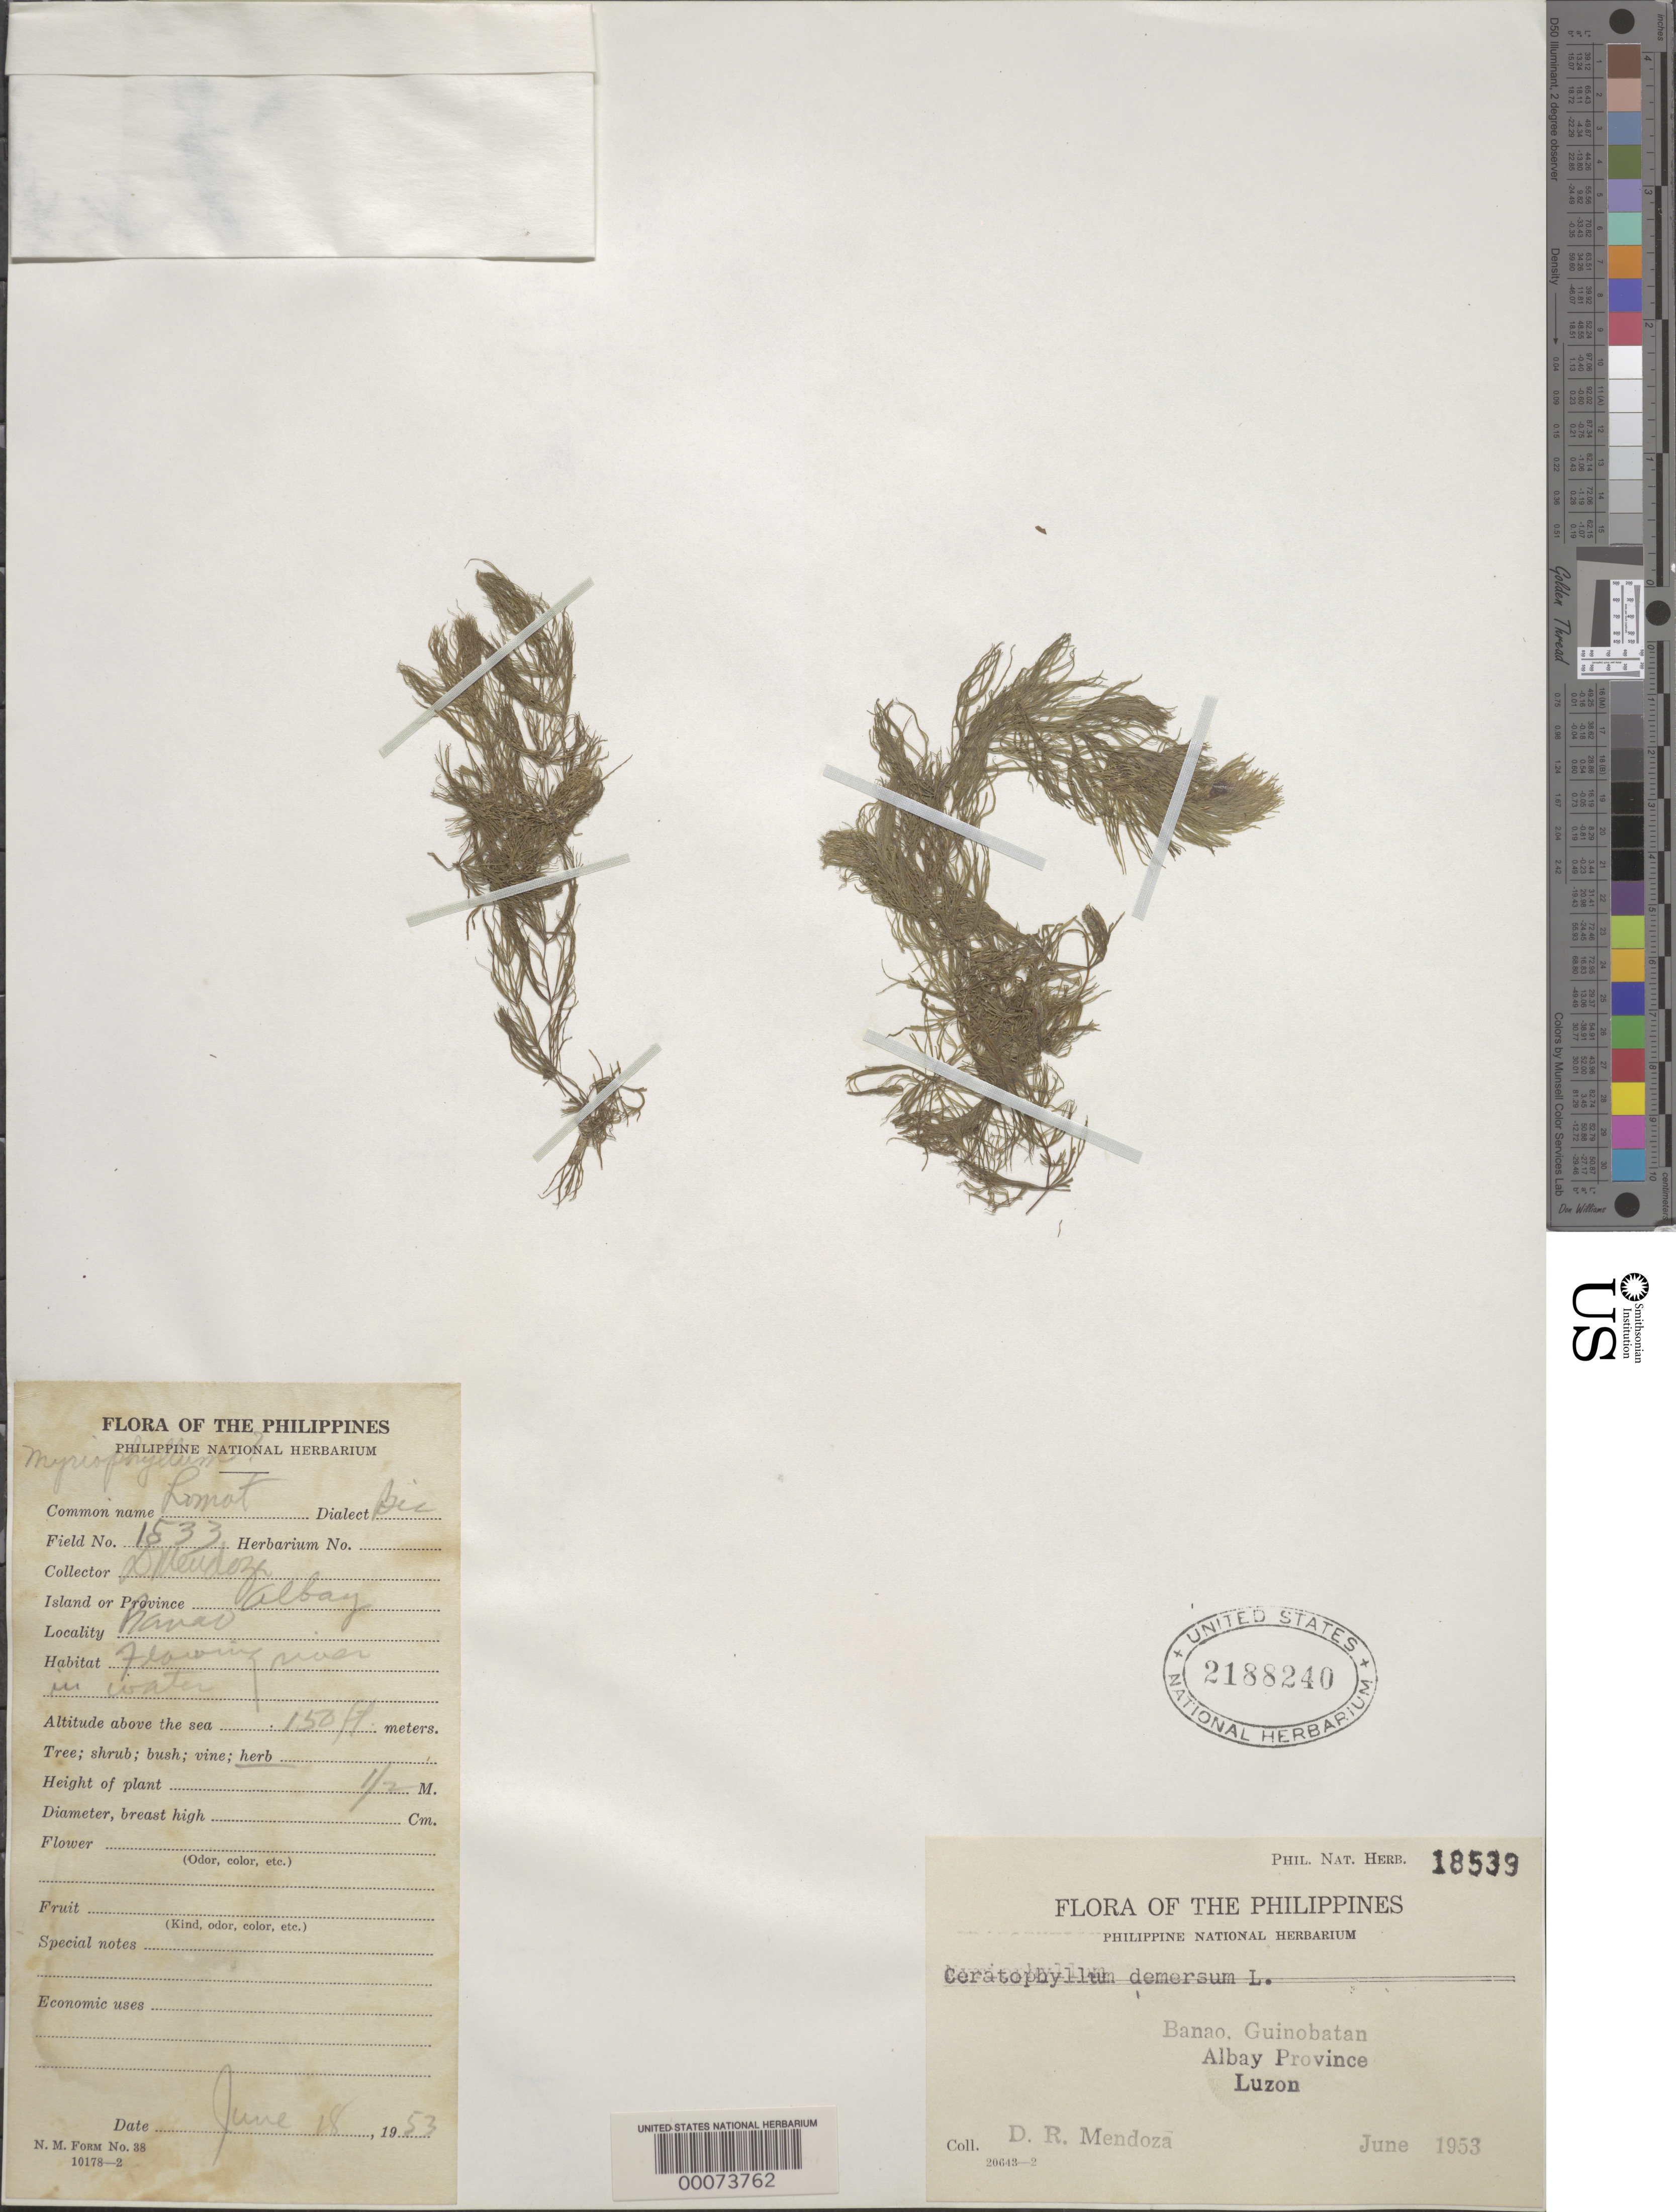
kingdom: Plantae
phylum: Tracheophyta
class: Magnoliopsida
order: Ceratophyllales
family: Ceratophyllaceae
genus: Ceratophyllum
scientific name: Ceratophyllum demersum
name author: L.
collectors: D. Mendoza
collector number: Phil. Nat. Herb. 18539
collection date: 1953-06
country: Philippines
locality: Banao, Guinobatan. Albay Province, Luzon.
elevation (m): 46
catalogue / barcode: US 2188240